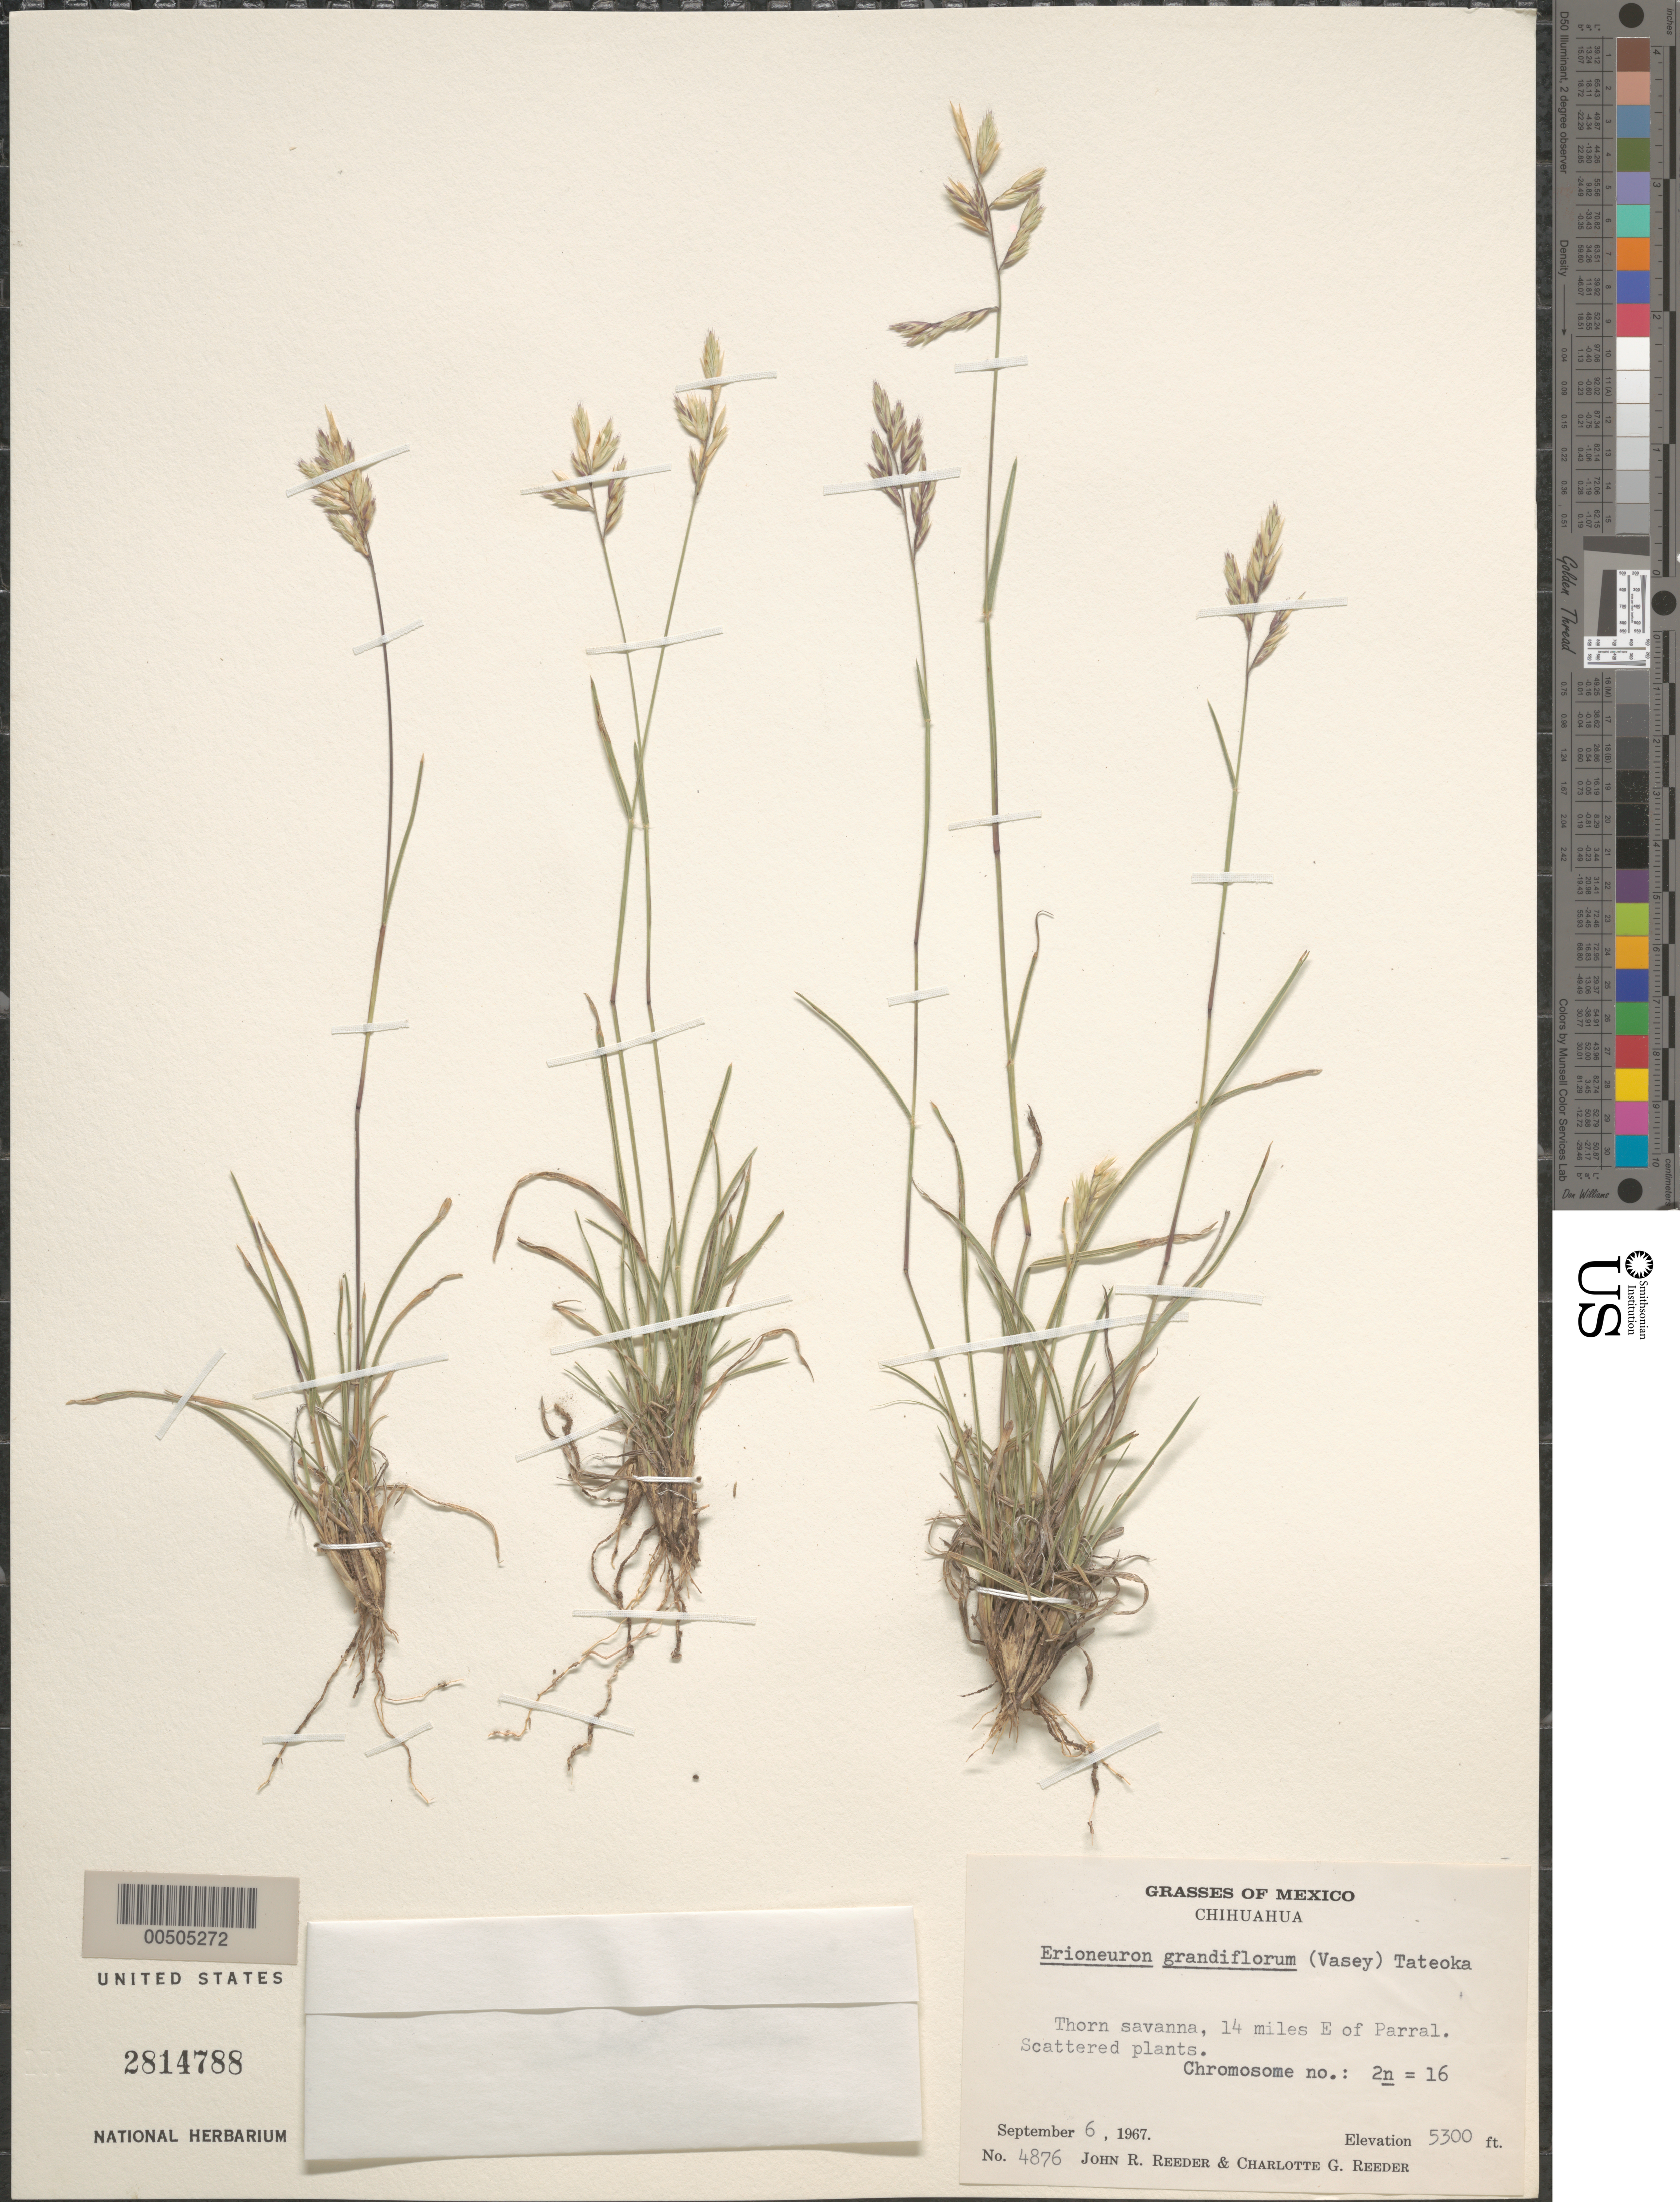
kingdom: Plantae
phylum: Tracheophyta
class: Liliopsida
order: Poales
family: Poaceae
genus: Erioneuron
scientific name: Erioneuron grandiflorum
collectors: J. R. Reeder & C. G. Reeder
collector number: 4876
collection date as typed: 6 Sep 1967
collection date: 1967-09-06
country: Mexico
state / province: Chihuahua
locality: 14 mi E of Parral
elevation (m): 1615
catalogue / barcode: US 2814788